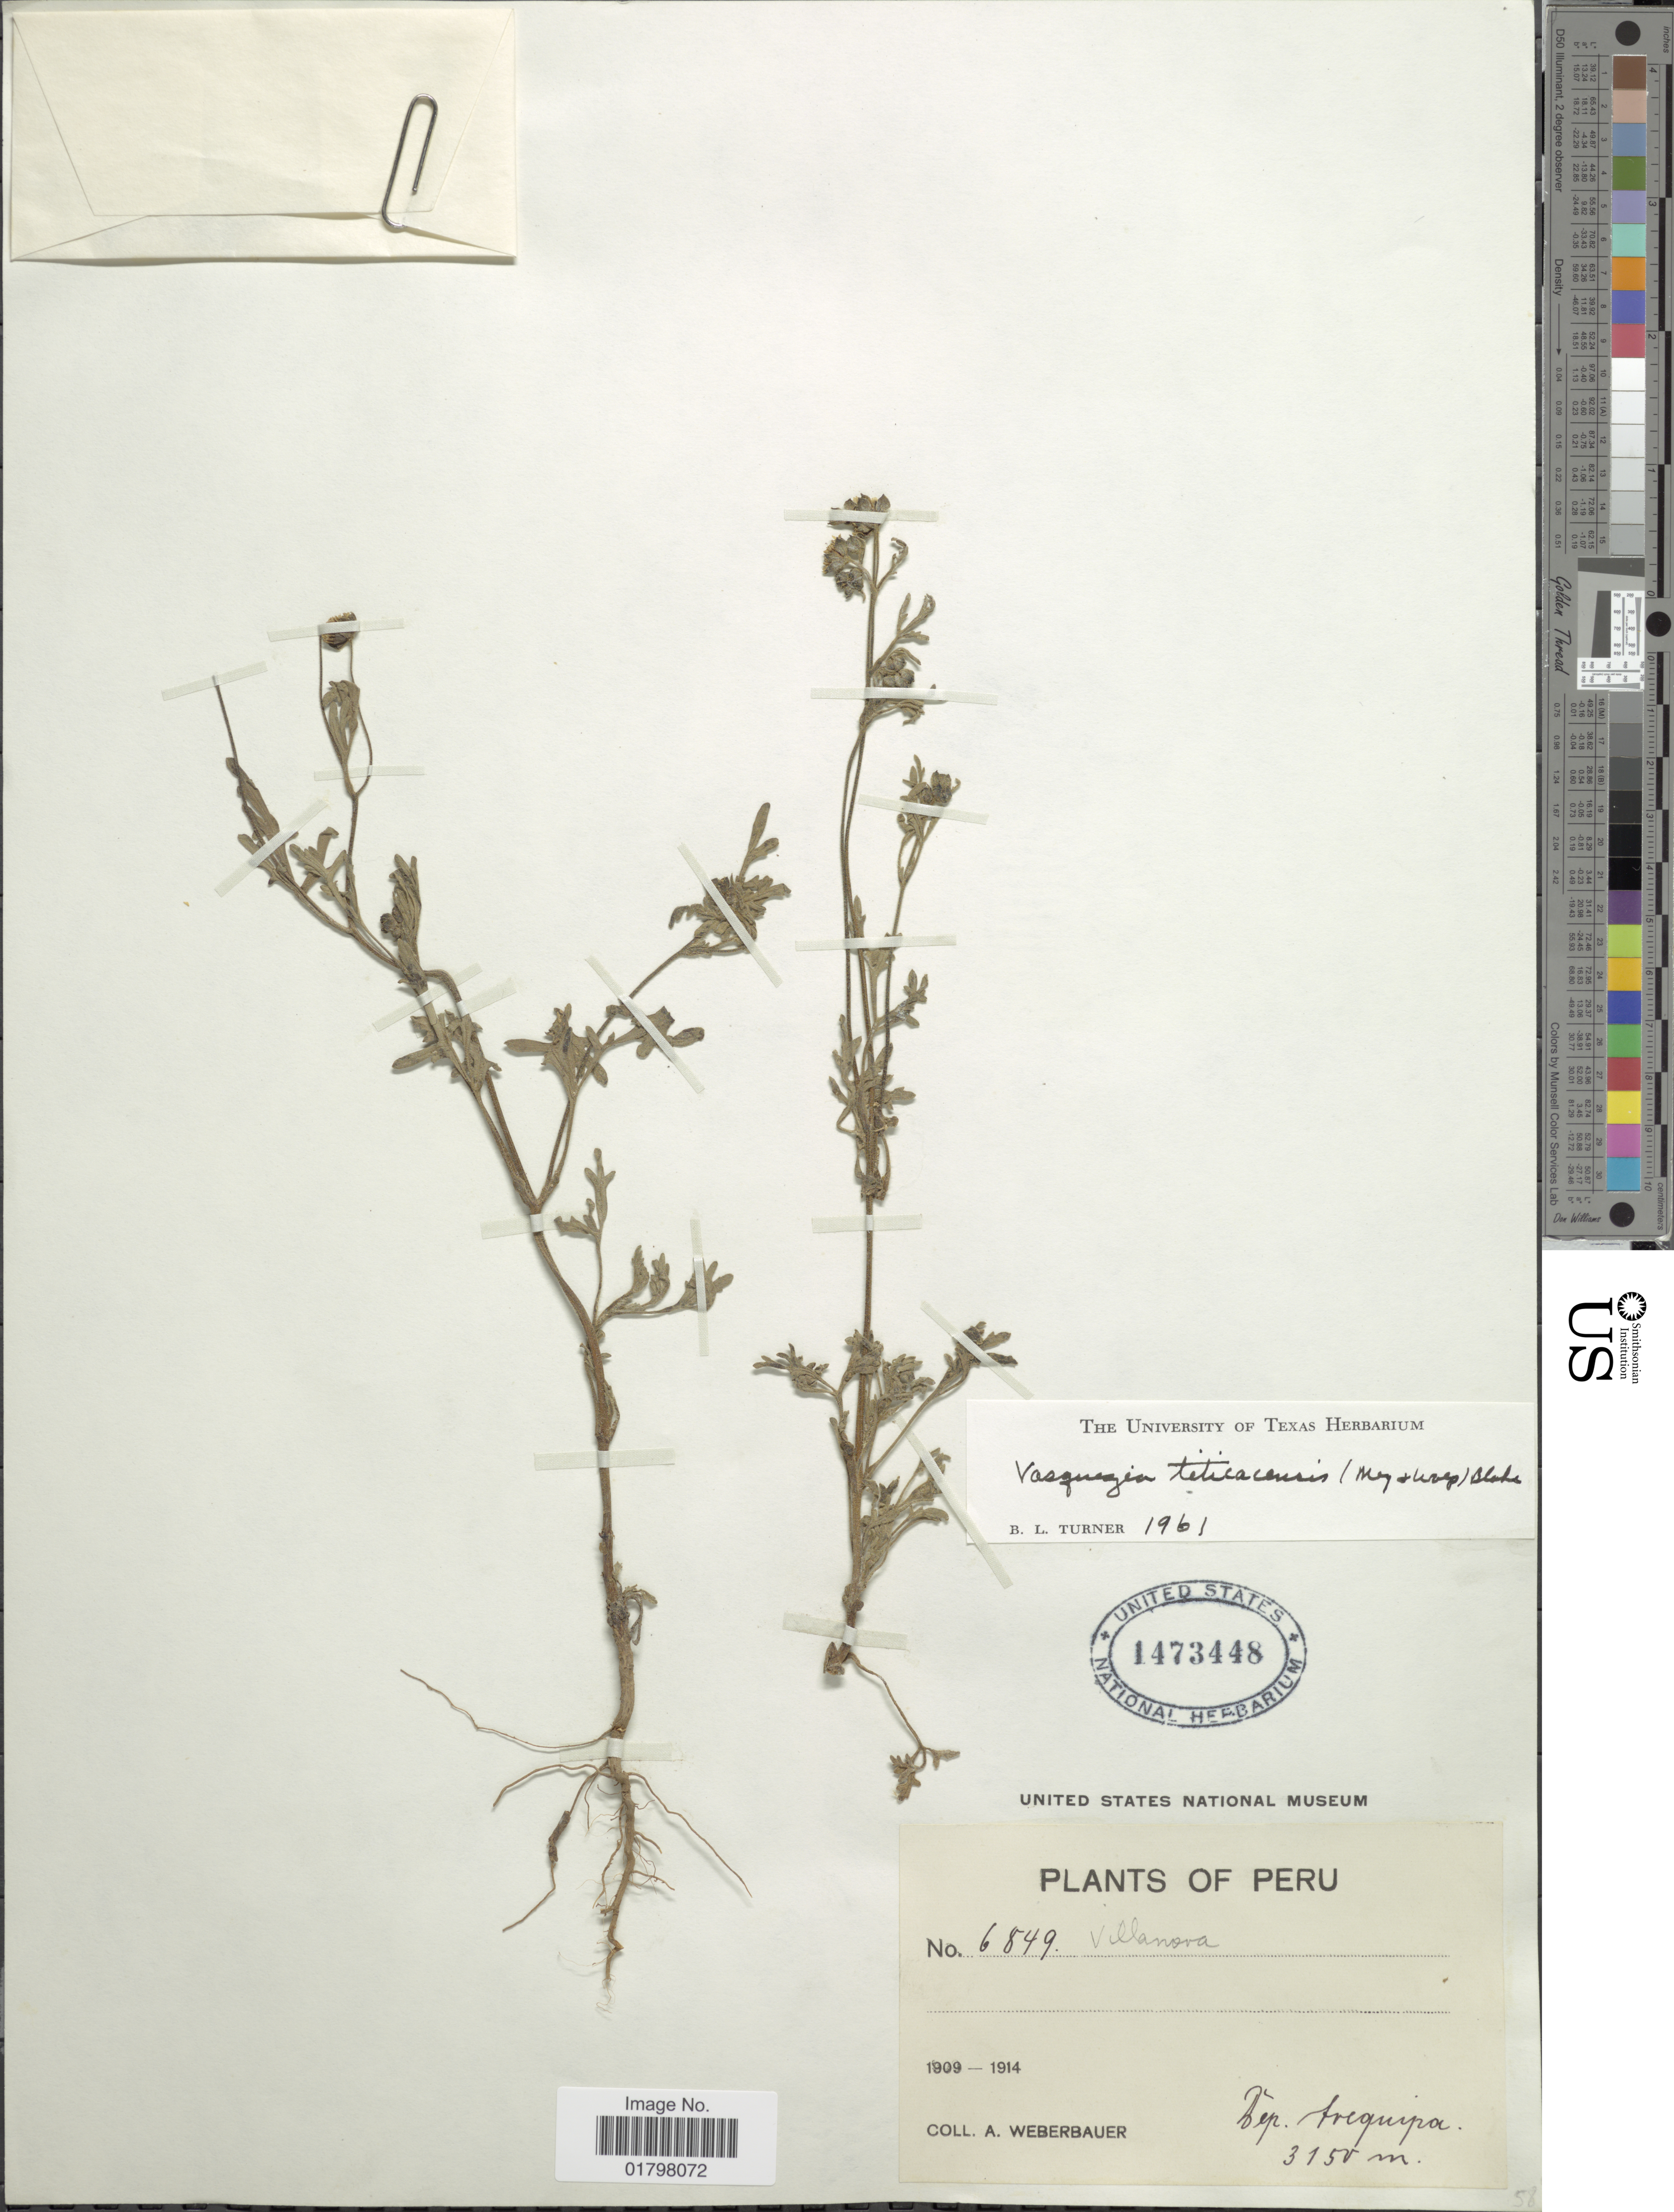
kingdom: Plantae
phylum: Tracheophyta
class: Magnoliopsida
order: Asterales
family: Asteraceae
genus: Vasquesia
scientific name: Vasquesia titicacensis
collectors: A. Weberbauer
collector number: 6849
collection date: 1909/1914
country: Peru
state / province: Arequipa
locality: Dep. Arequipa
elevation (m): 3150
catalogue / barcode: US 1473448